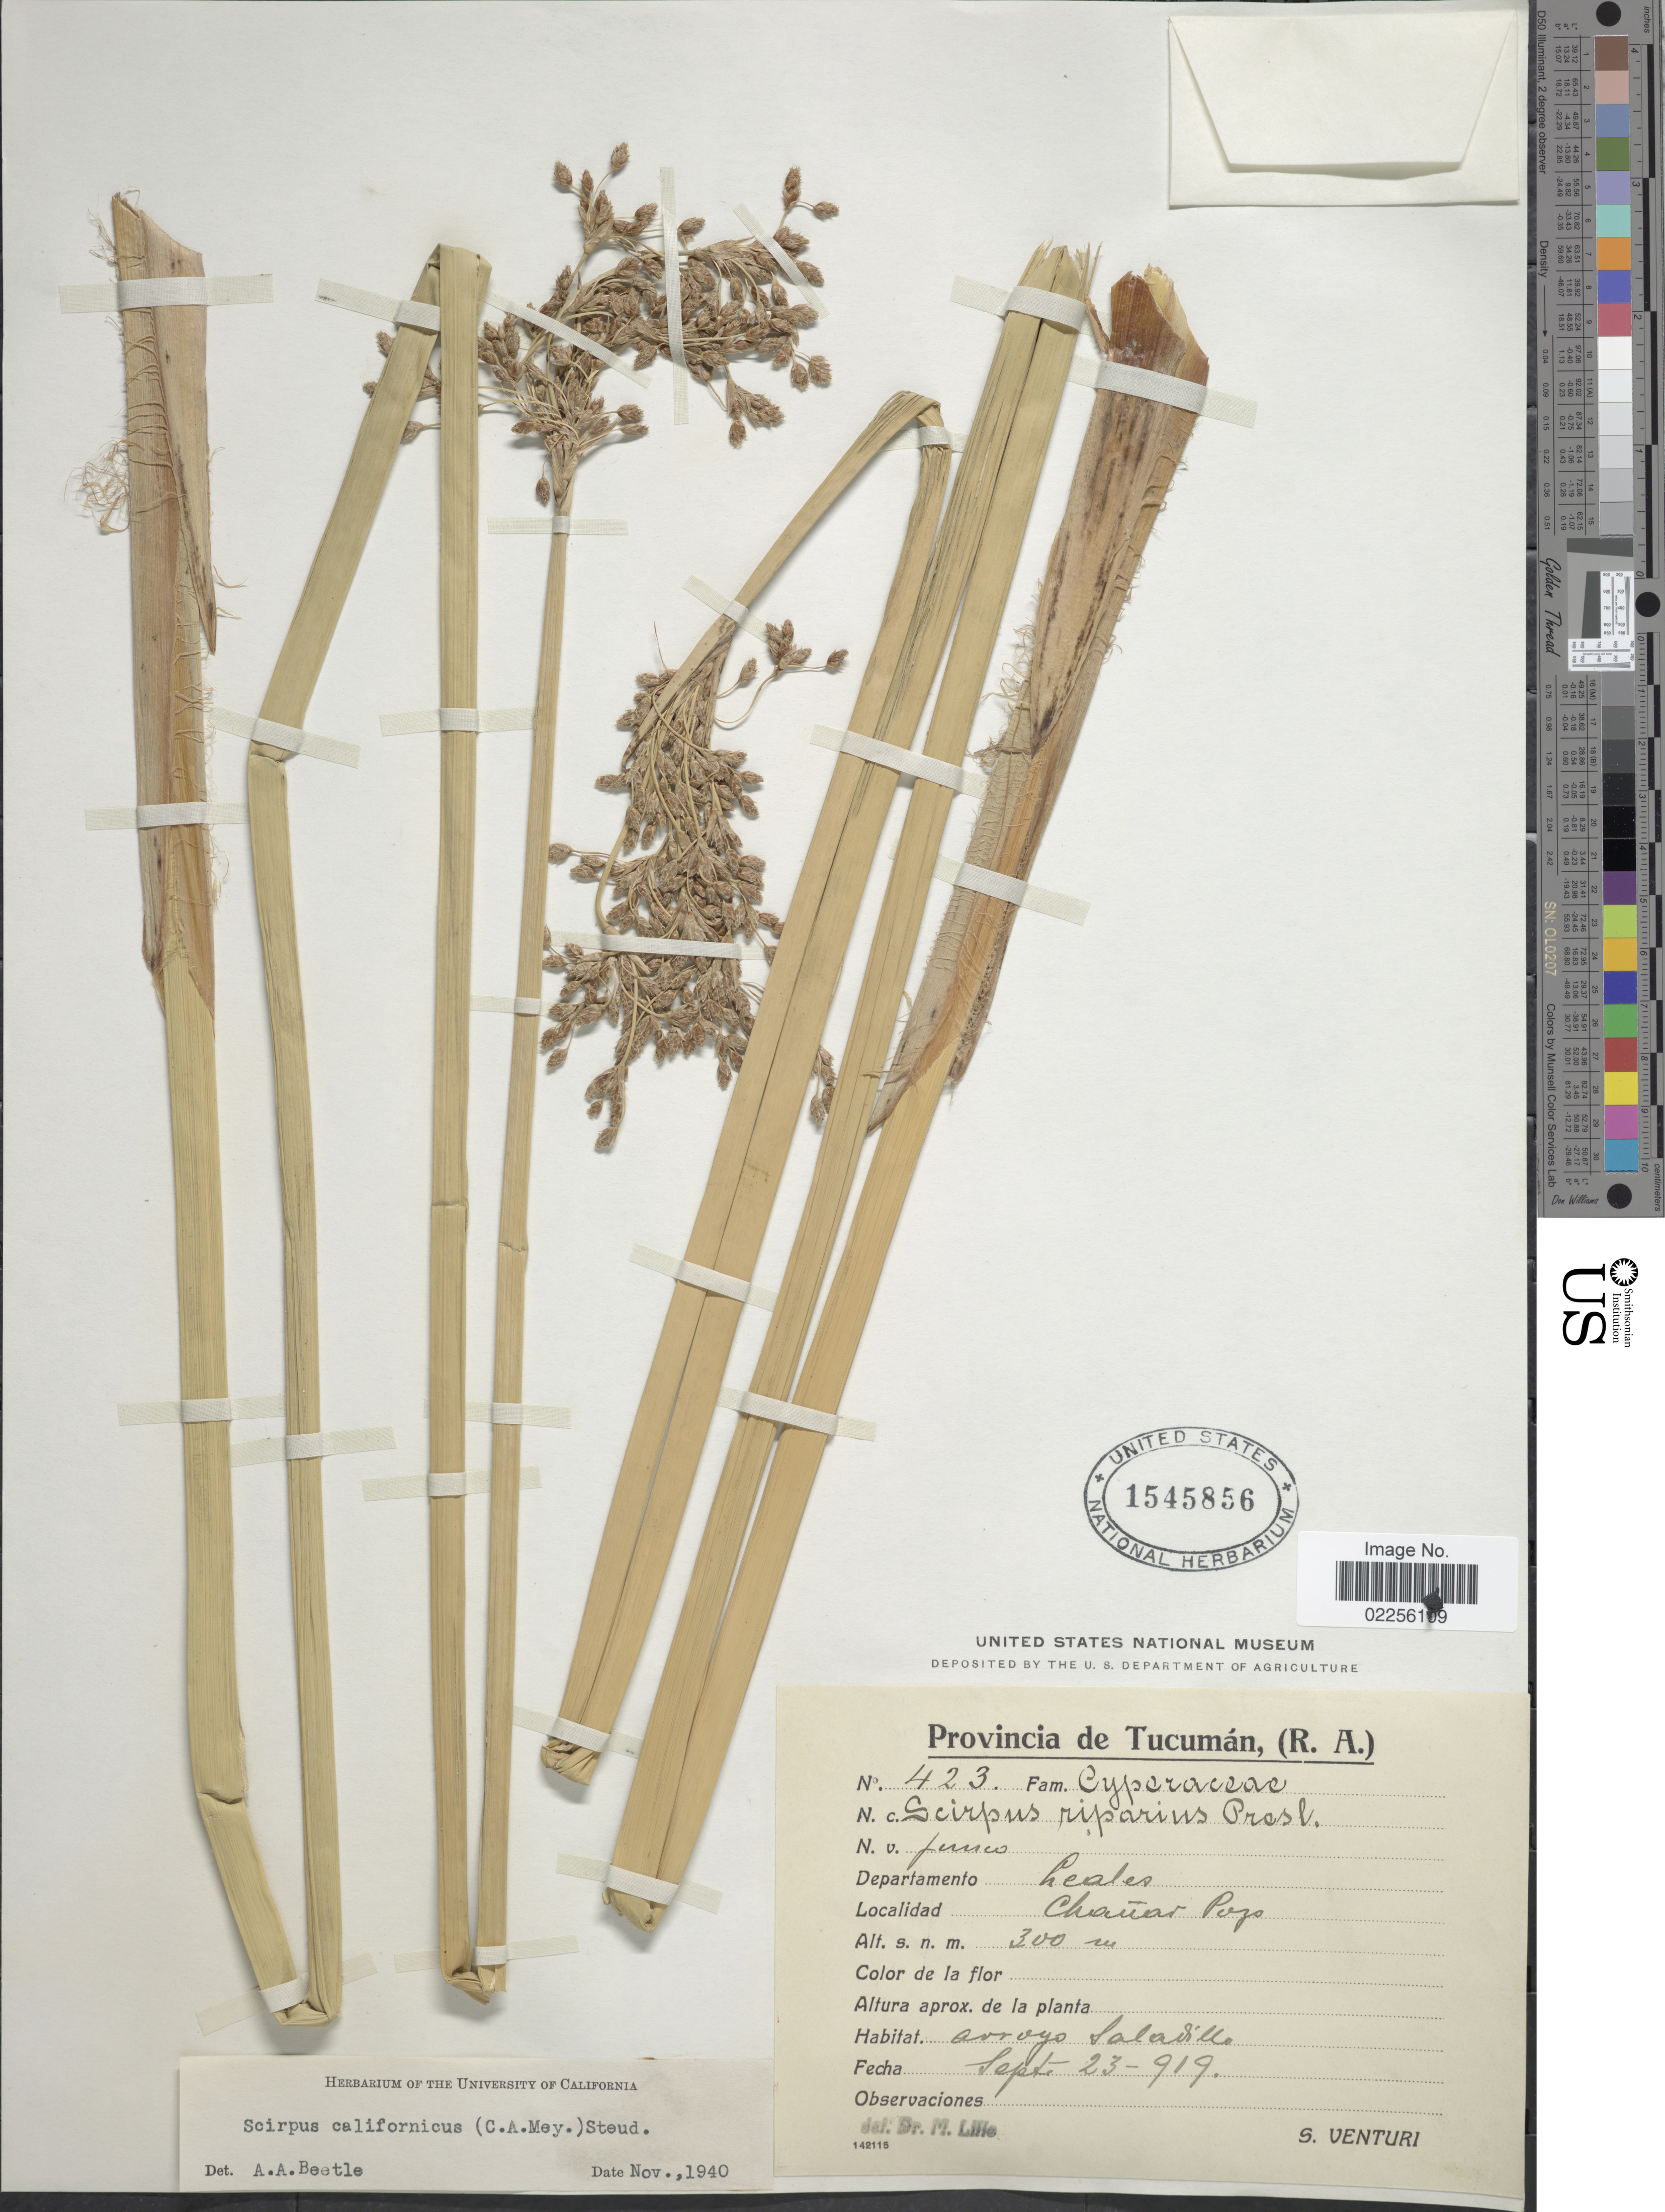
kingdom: Plantae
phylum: Tracheophyta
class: Liliopsida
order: Poales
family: Cyperaceae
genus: Schoenoplectus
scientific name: Schoenoplectus californicus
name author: (C.A. Mey.) Soják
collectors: S. Venturi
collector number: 423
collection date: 1919-09-23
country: Argentina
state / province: Tucuman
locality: (R.A.) Departamento Leales, Chañar Pozo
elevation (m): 300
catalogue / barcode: US 1545856